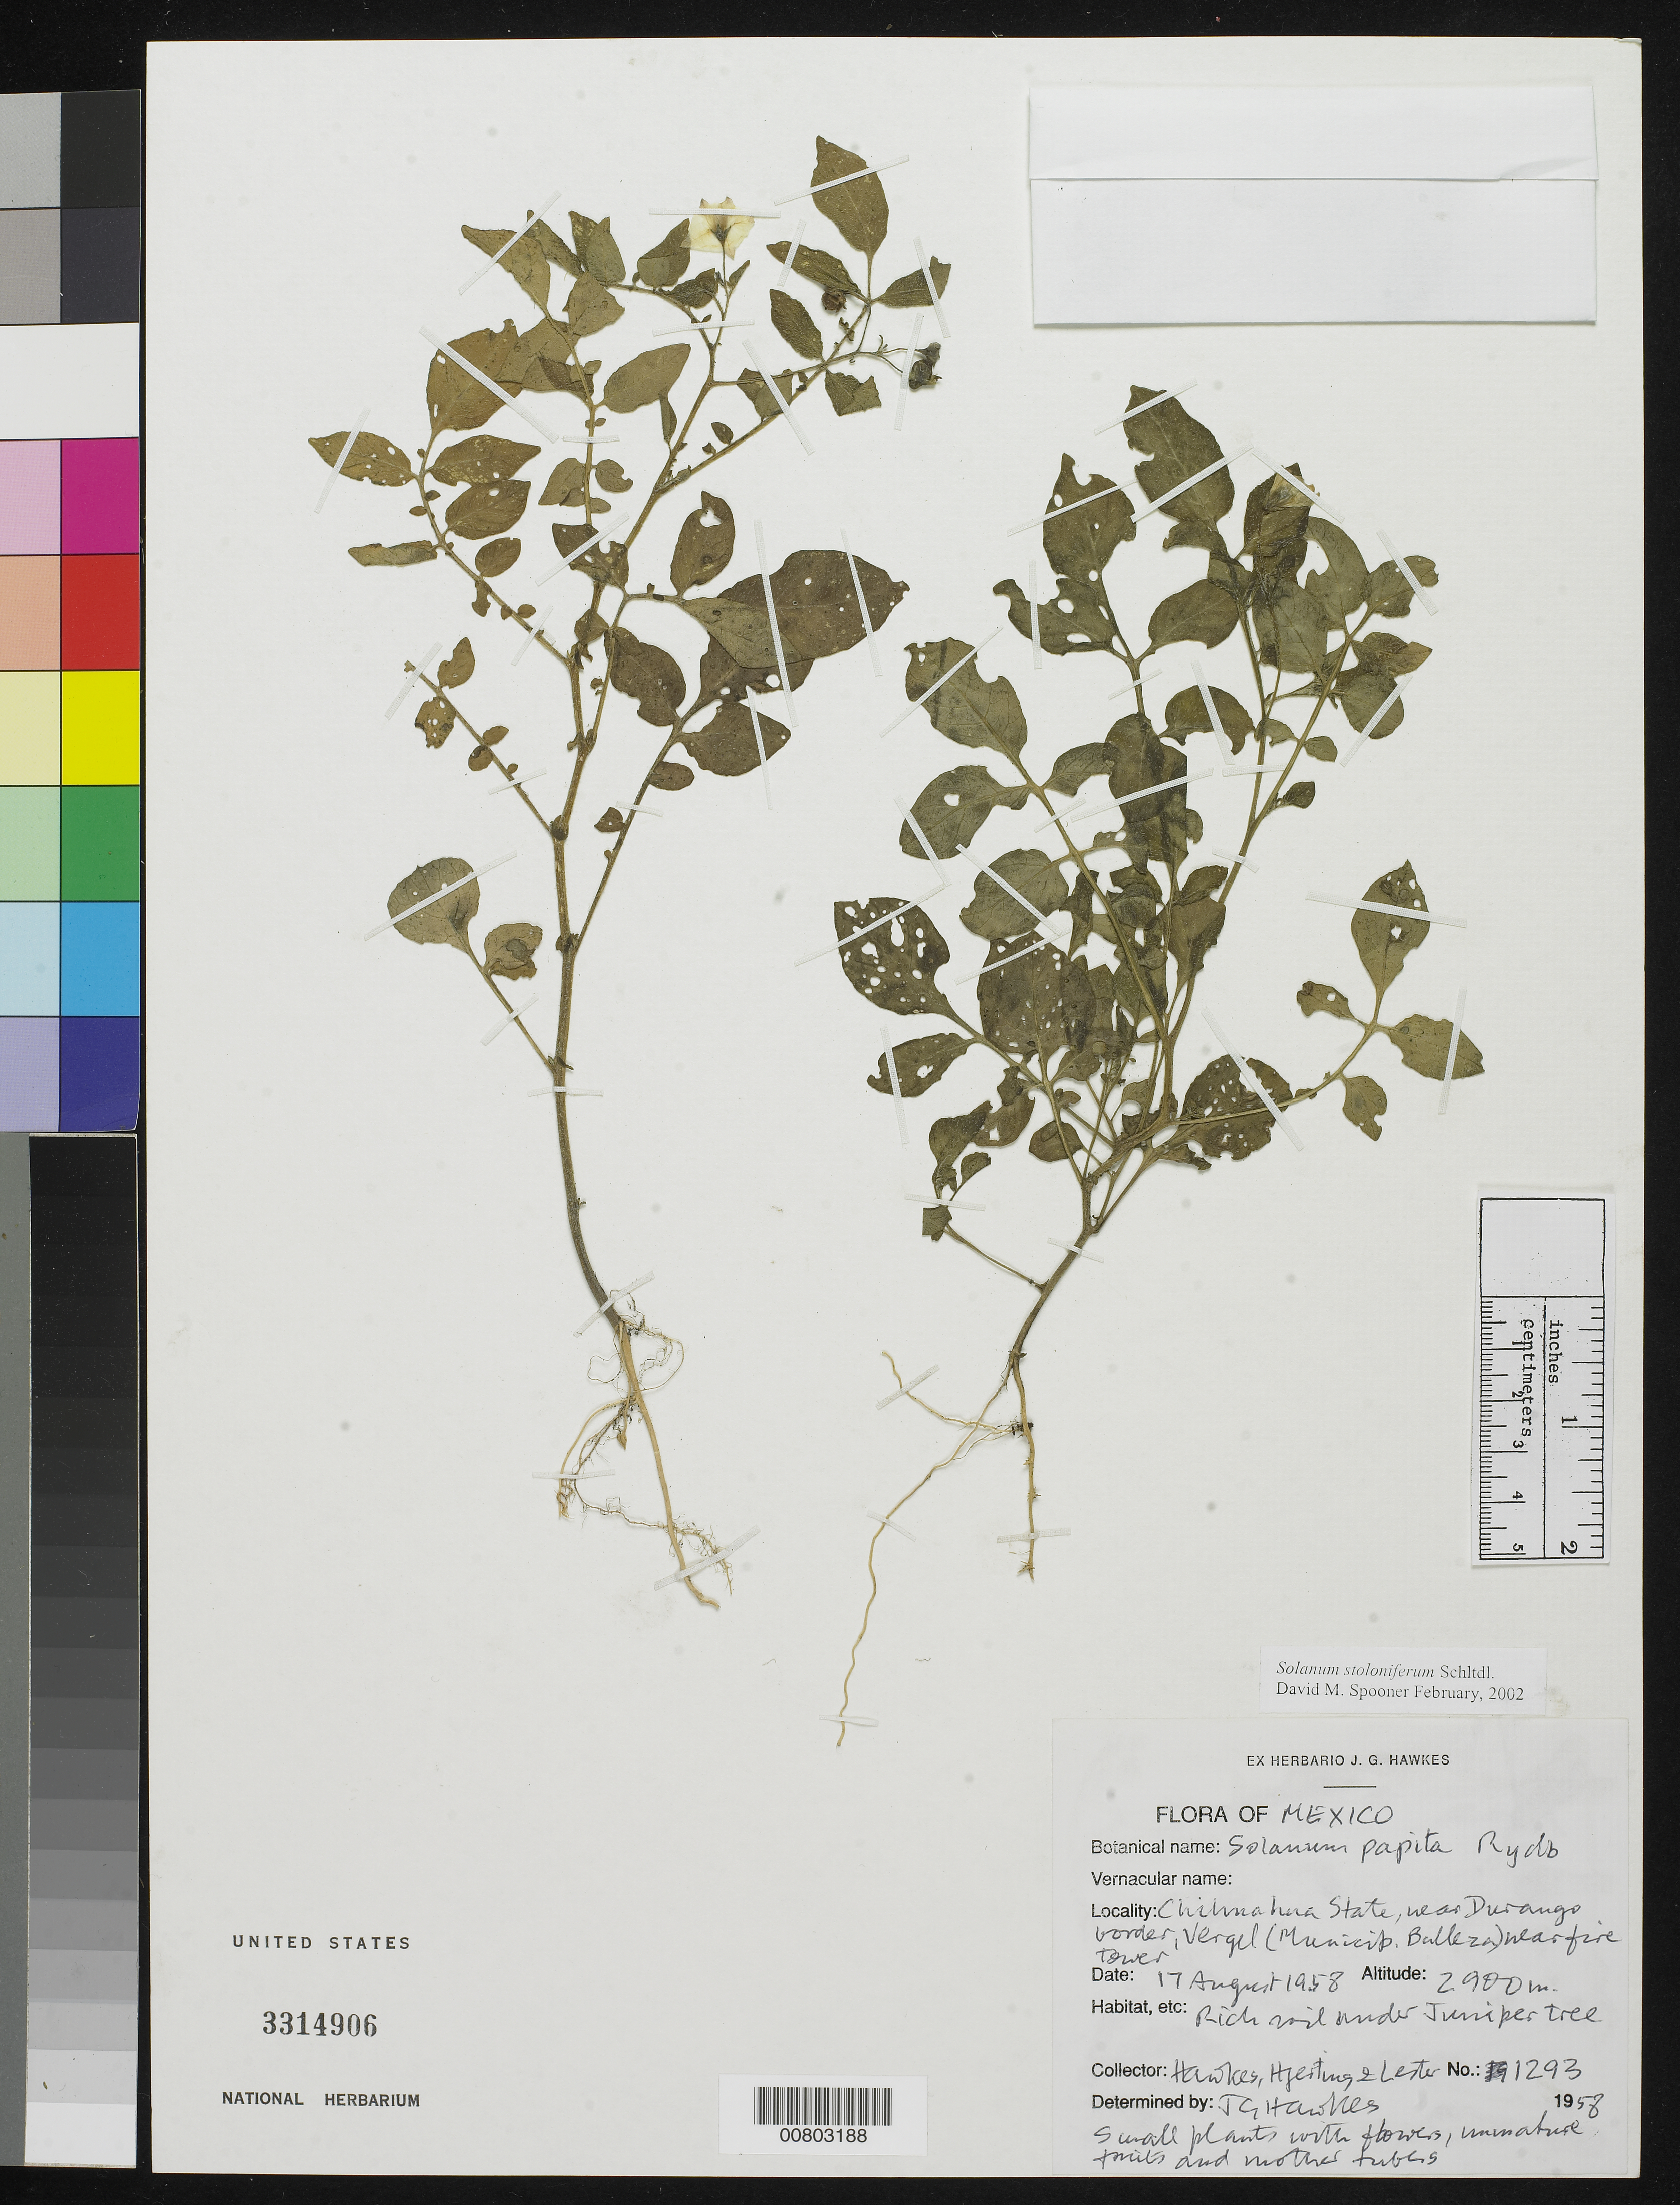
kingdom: Plantae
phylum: Tracheophyta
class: Magnoliopsida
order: Solanales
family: Solanaceae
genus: Solanum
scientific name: Solanum stoloniferum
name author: Schltdl.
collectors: J. G. Hawkes, J. P. Hjerting & R. Lester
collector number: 1293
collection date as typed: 17 Aug 1958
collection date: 1958-08-17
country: Mexico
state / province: Chihuahua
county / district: Balleza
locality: Near Durango border, Vergel (Municipio de Balleza) near fire tower.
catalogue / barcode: US 3314906